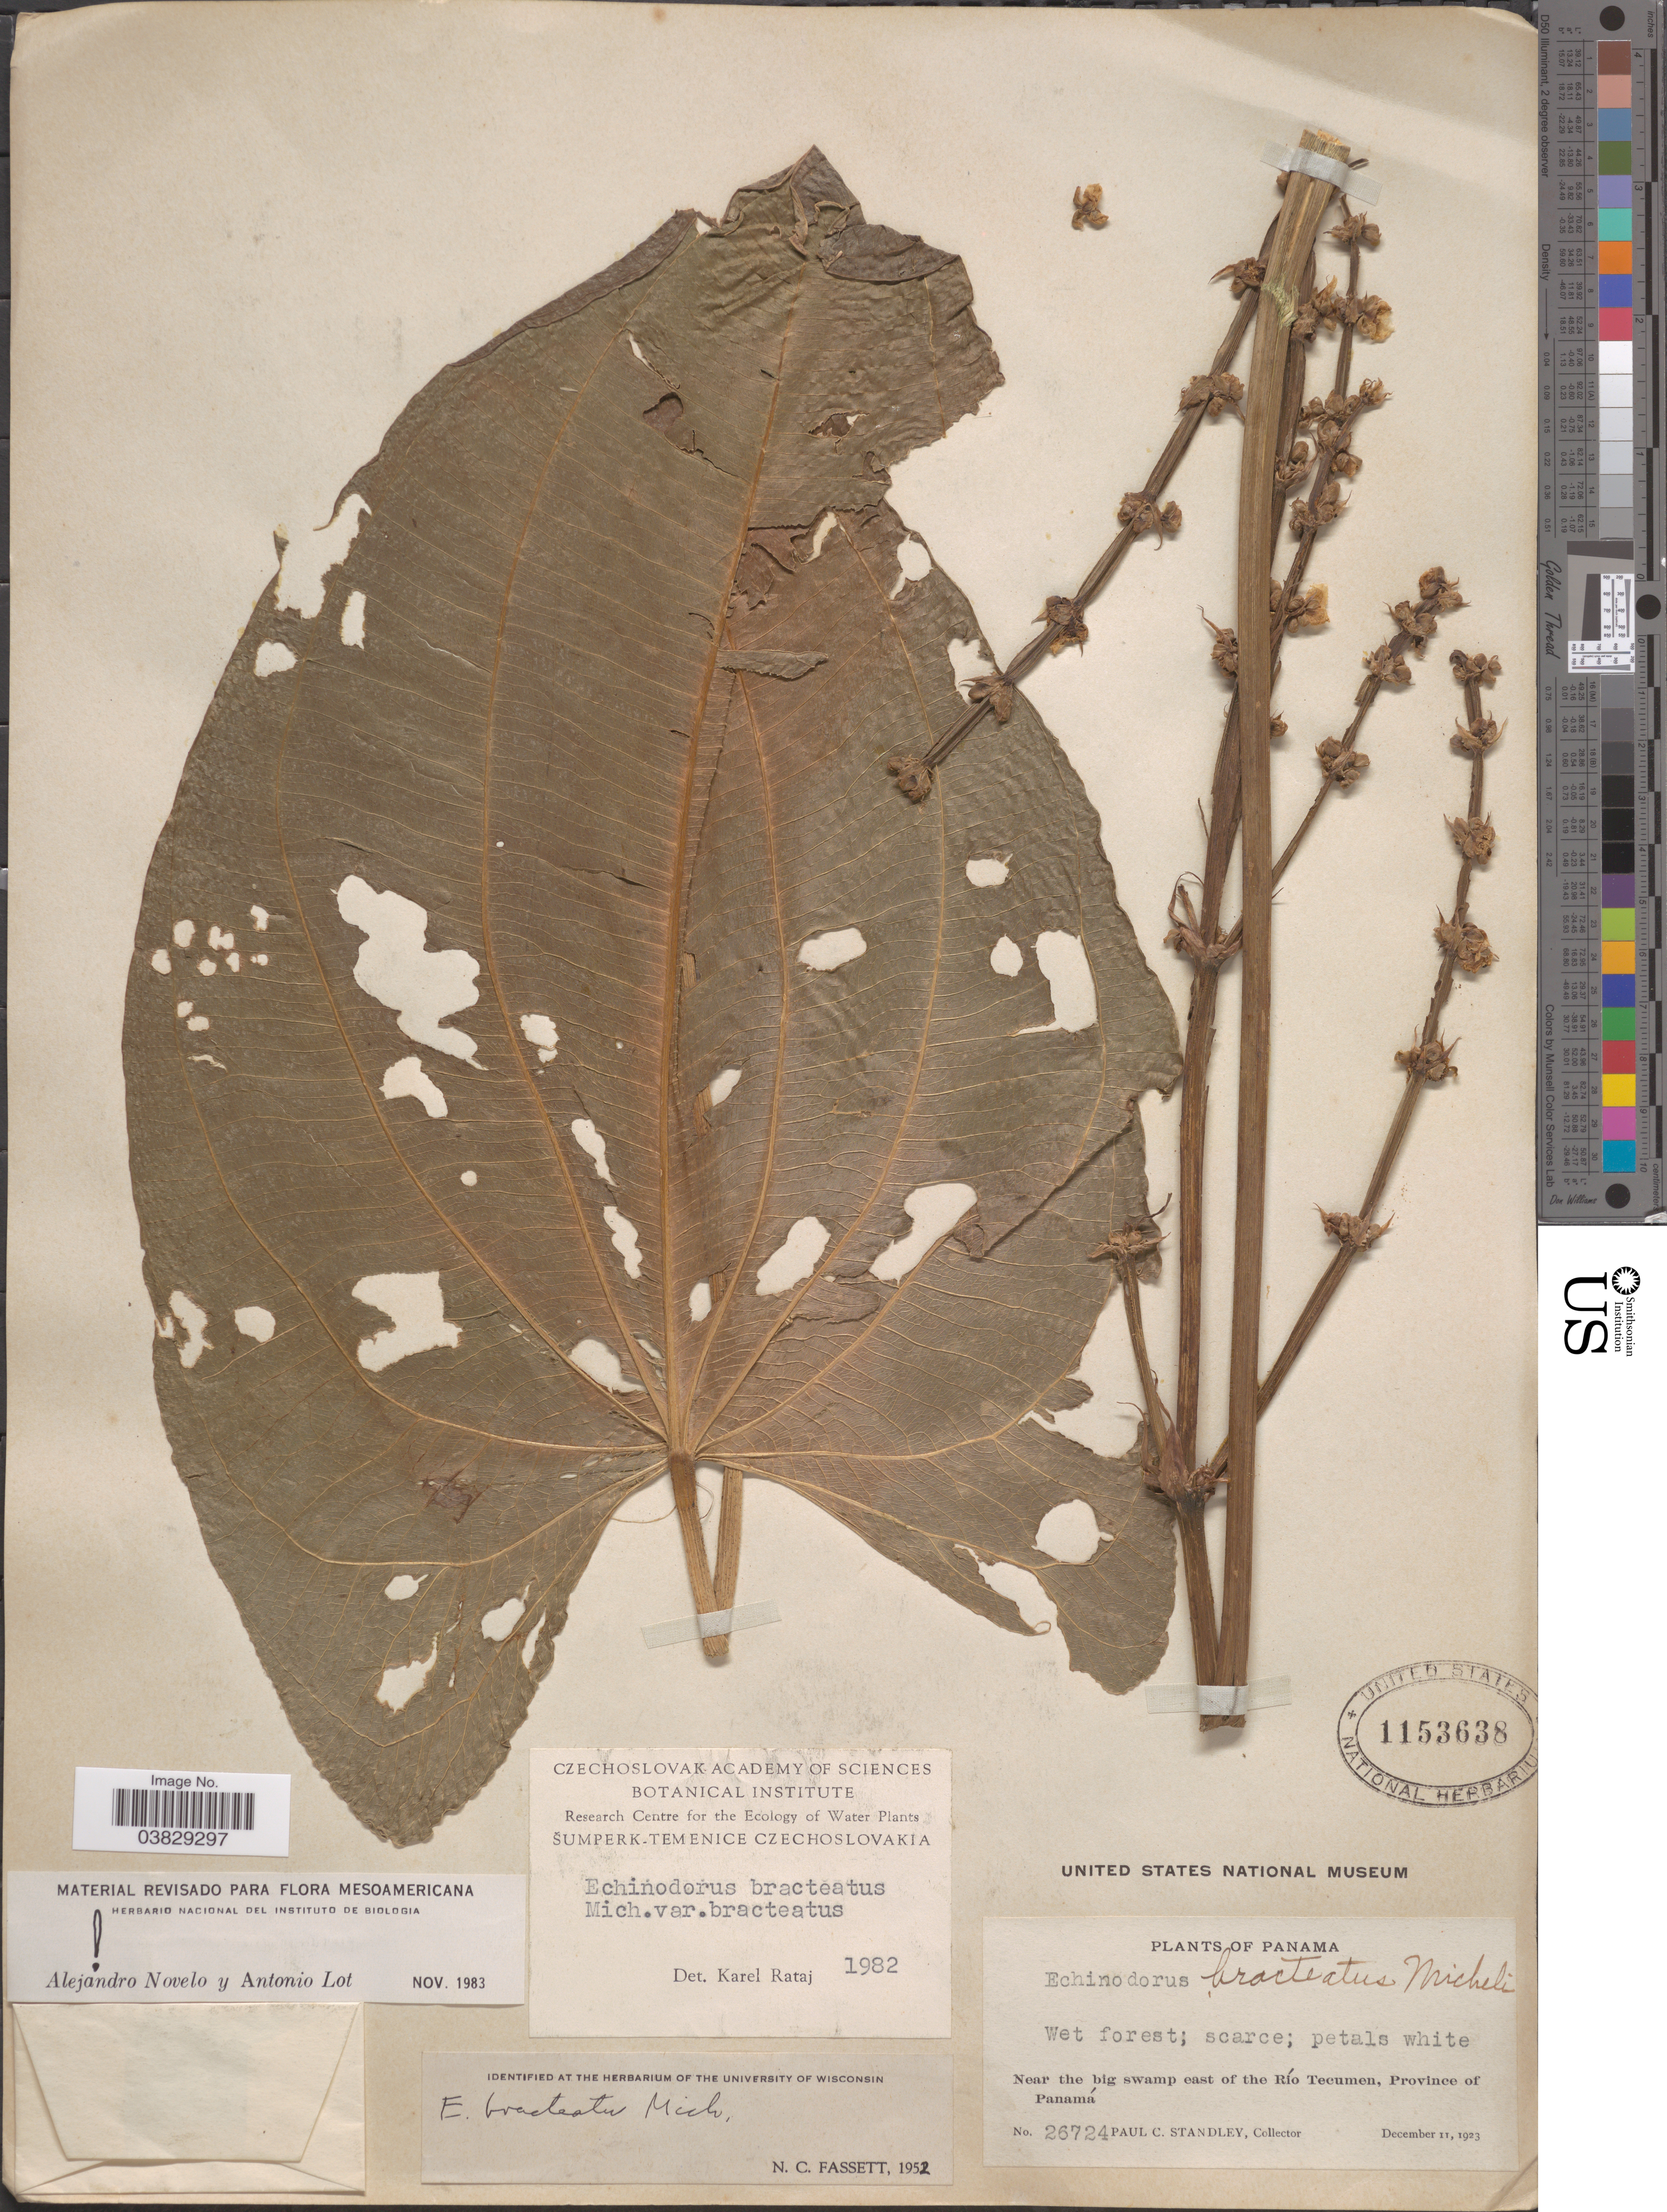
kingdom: Plantae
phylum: Tracheophyta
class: Liliopsida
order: Alismatales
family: Alismataceae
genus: Echinodorus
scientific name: Echinodorus bracteatus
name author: Micheli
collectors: P. C. Standley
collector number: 26724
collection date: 1923-12-11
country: Panama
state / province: Panamá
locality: Near the big swamp east of the Río Tecumen.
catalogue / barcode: US 1153638